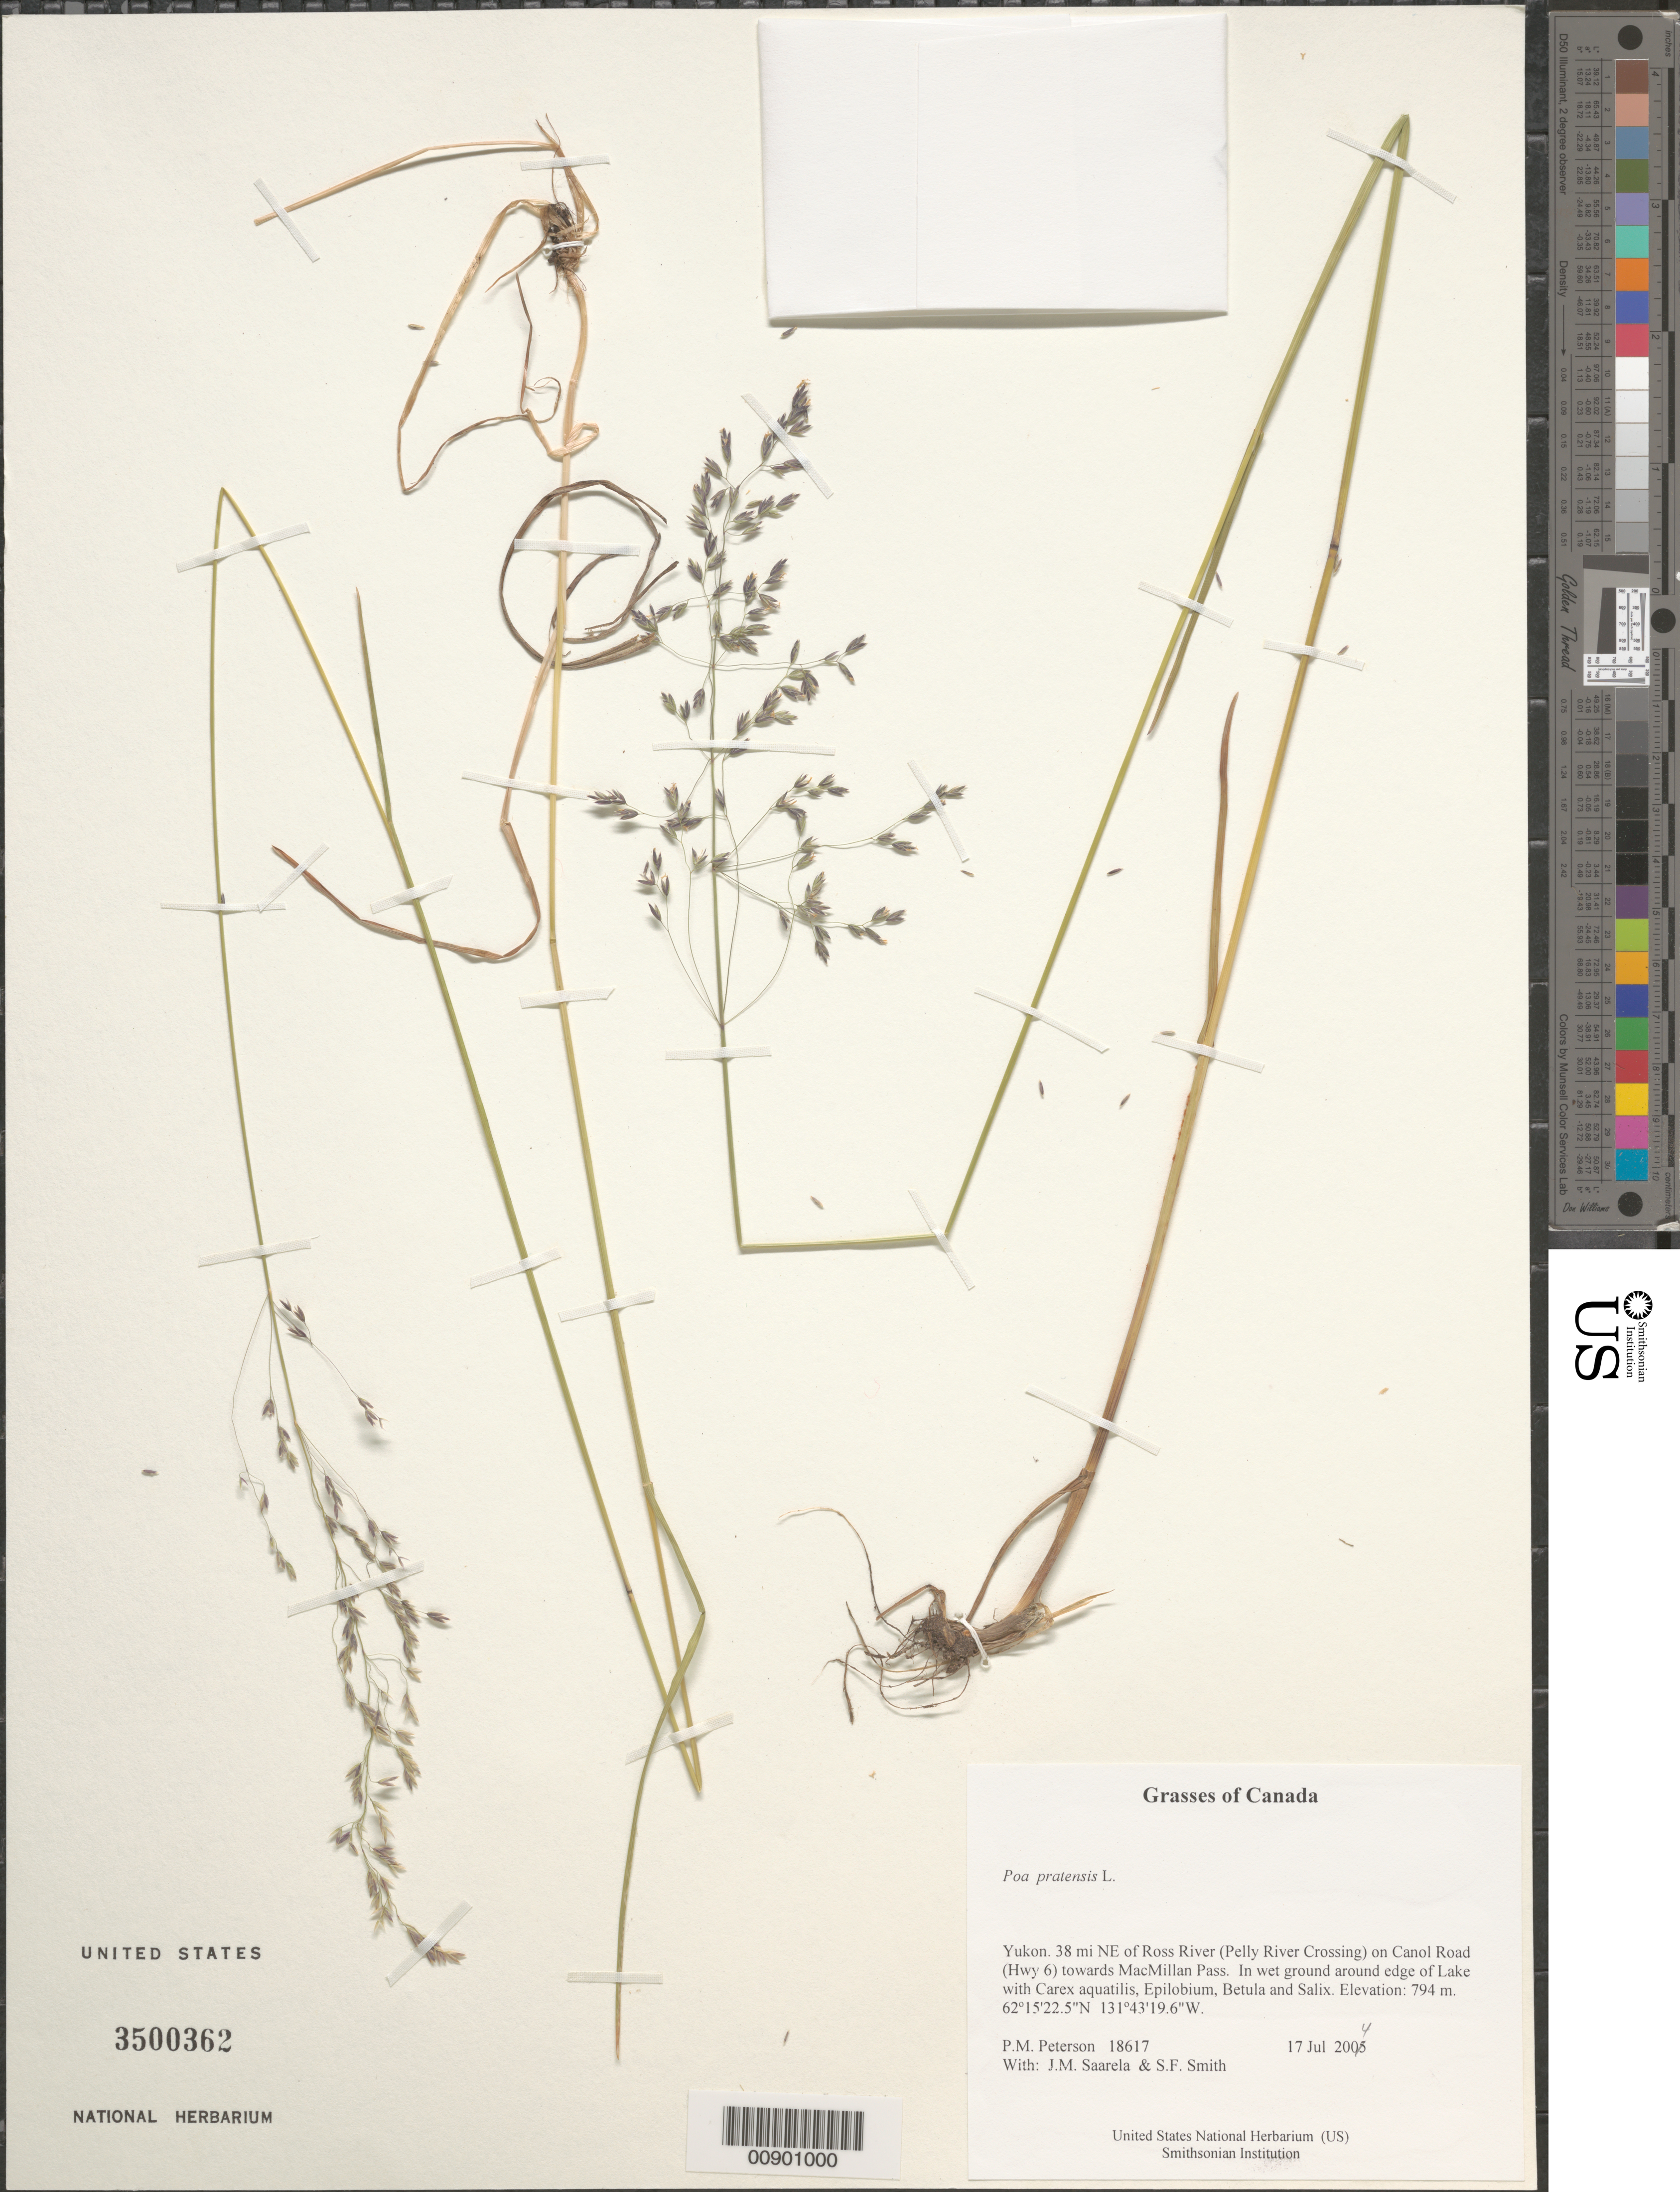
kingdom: Plantae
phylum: Tracheophyta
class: Liliopsida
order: Poales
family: Poaceae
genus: Poa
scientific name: Poa pratensis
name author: L.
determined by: Soreng, Robert J., Research Associate (BOT), Smithsonian Institution - National Museum of Natural History (UNITED STATES)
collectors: P. M. Peterson, J. Saarela & S.F. Smith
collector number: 18617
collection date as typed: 17 Jul 2004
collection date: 2004-07-17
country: Canada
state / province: Yukon Territory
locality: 38 mi NE of Ross River (Pelly River Crossing) on Canol Road (Hwy 6) towards MacMillan Pass. In wet ground around edge of Lake with Carex aquatilis, Epilobium, Betula and Salix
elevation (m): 794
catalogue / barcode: US 3500362